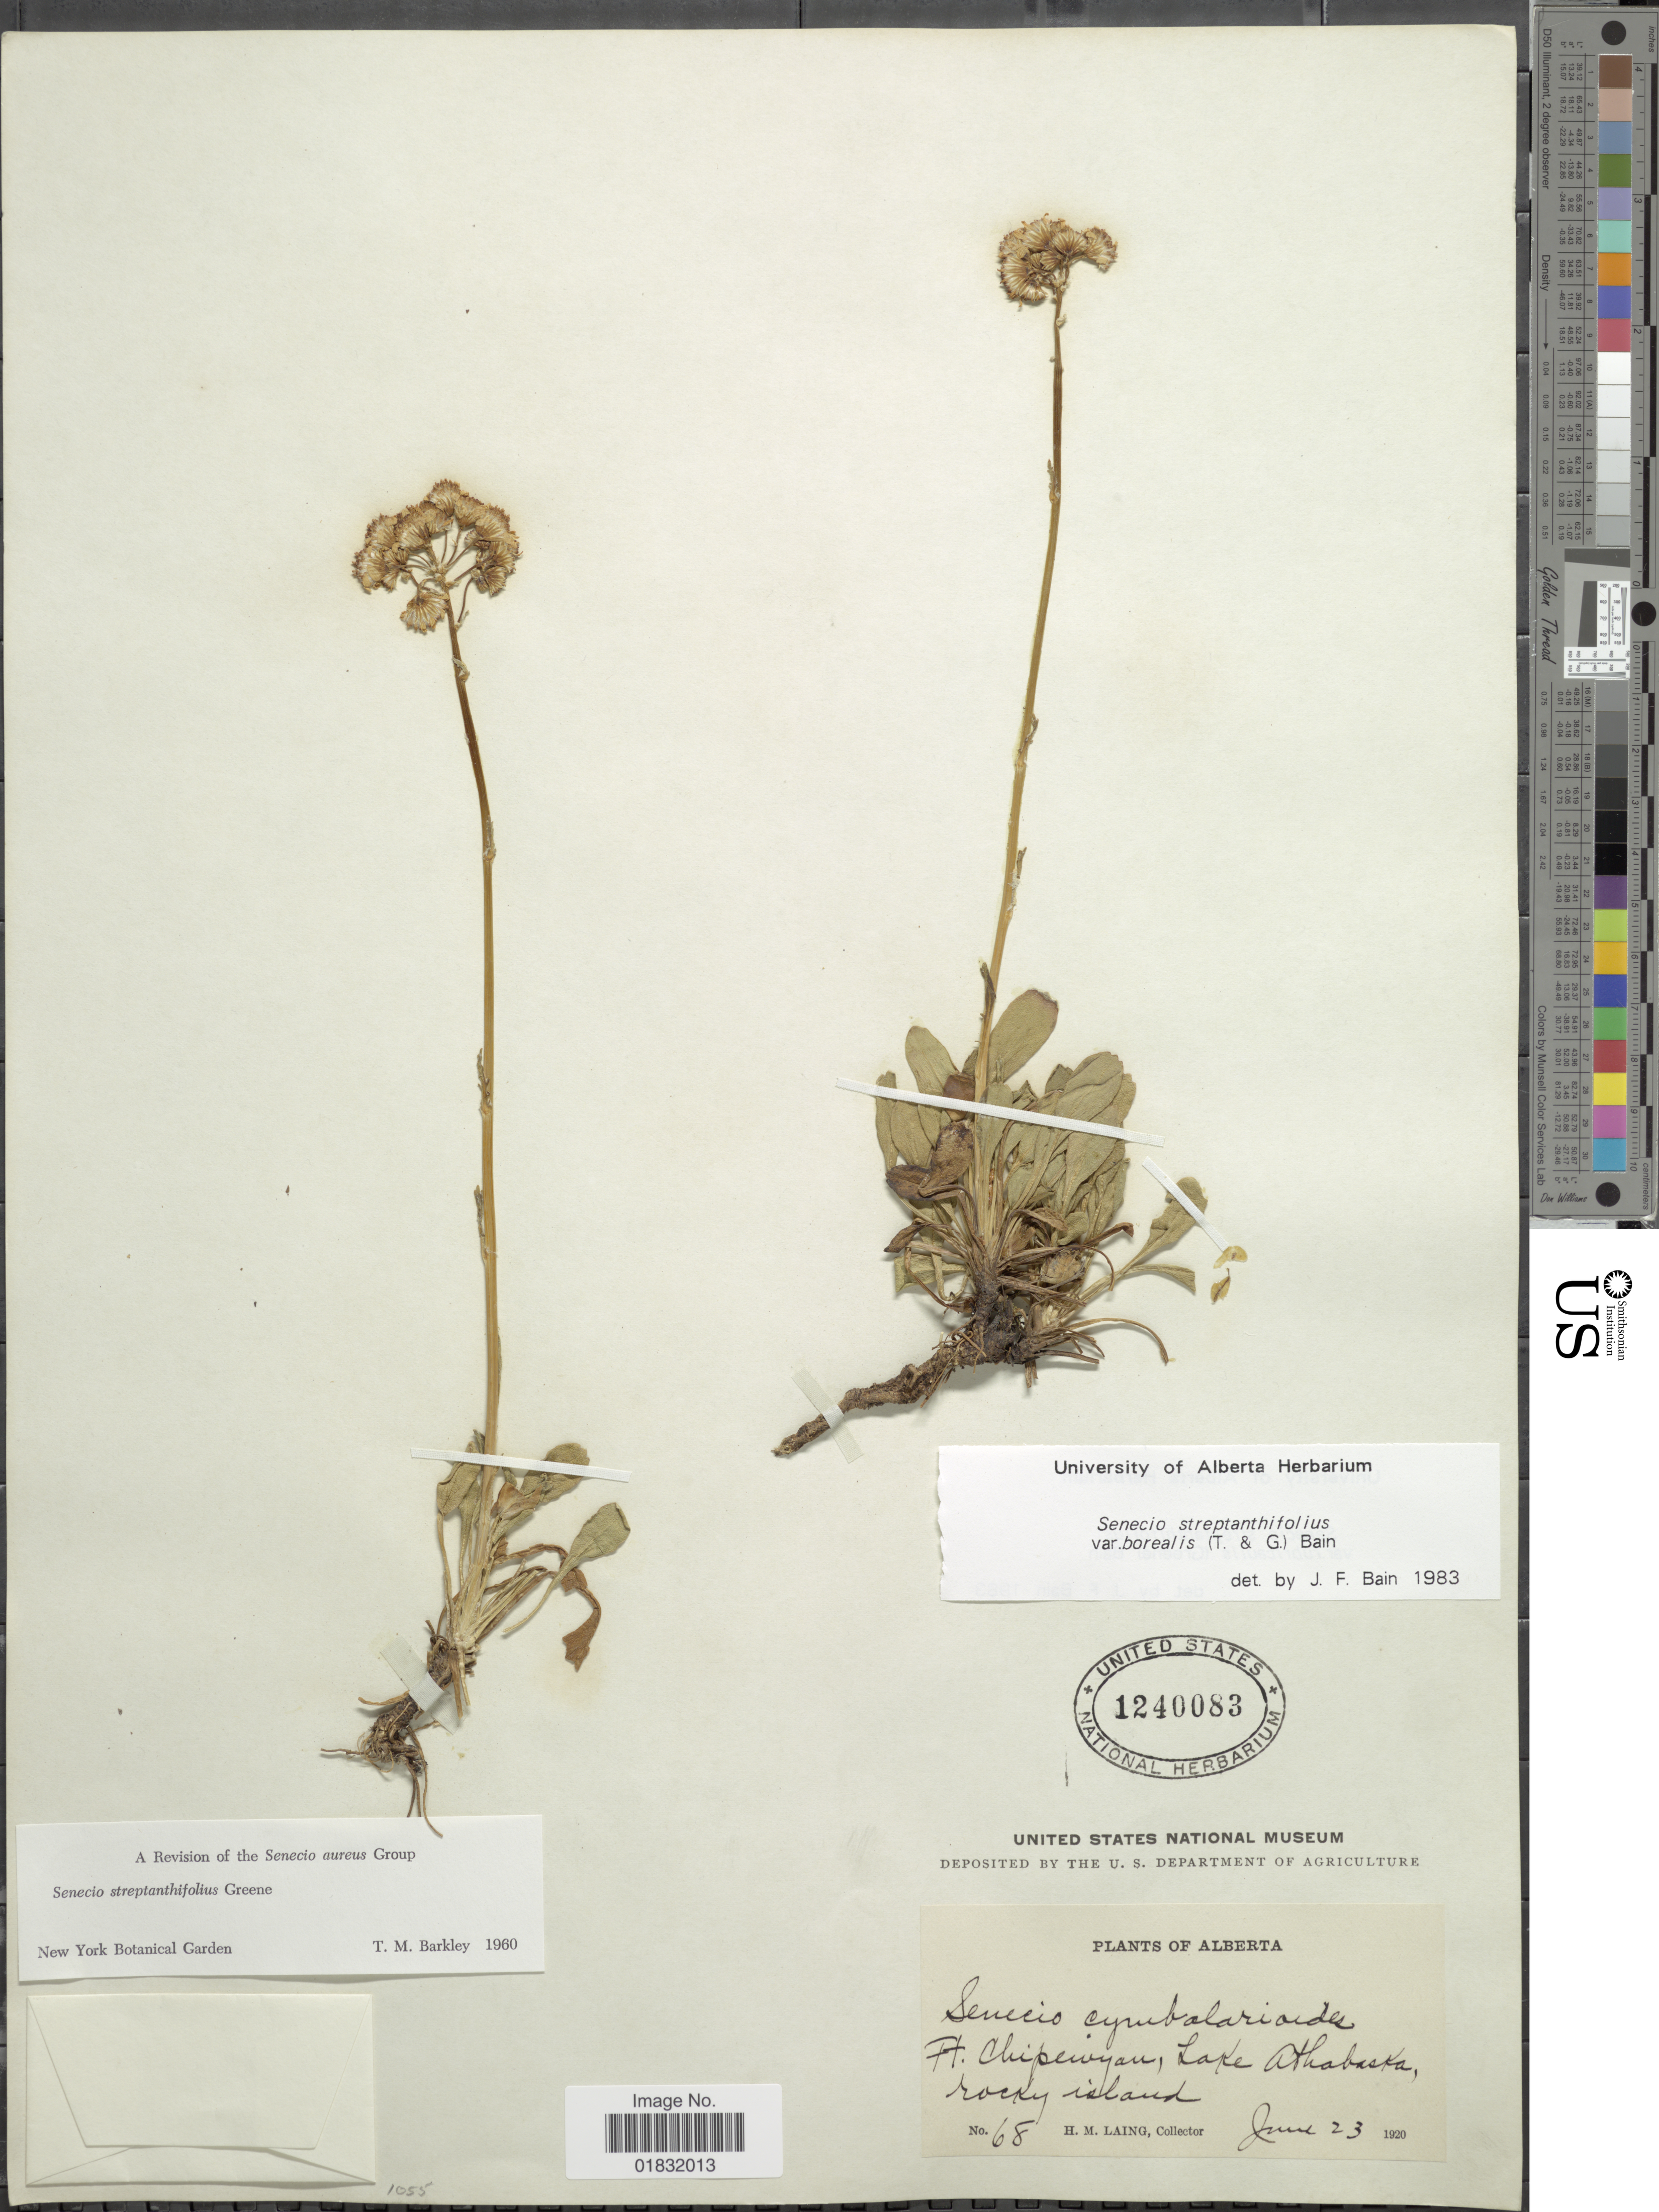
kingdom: Plantae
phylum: Tracheophyta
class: Magnoliopsida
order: Asterales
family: Asteraceae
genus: Packera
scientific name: Packera streptanthifolia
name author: (Greene) W.A. Weber & Á. Löve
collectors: H. Laing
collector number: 68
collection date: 1920-06-23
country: Canada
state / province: Alberta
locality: Ft. Chipewyan, lake Athabaska, rocky island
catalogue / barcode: US 1240083